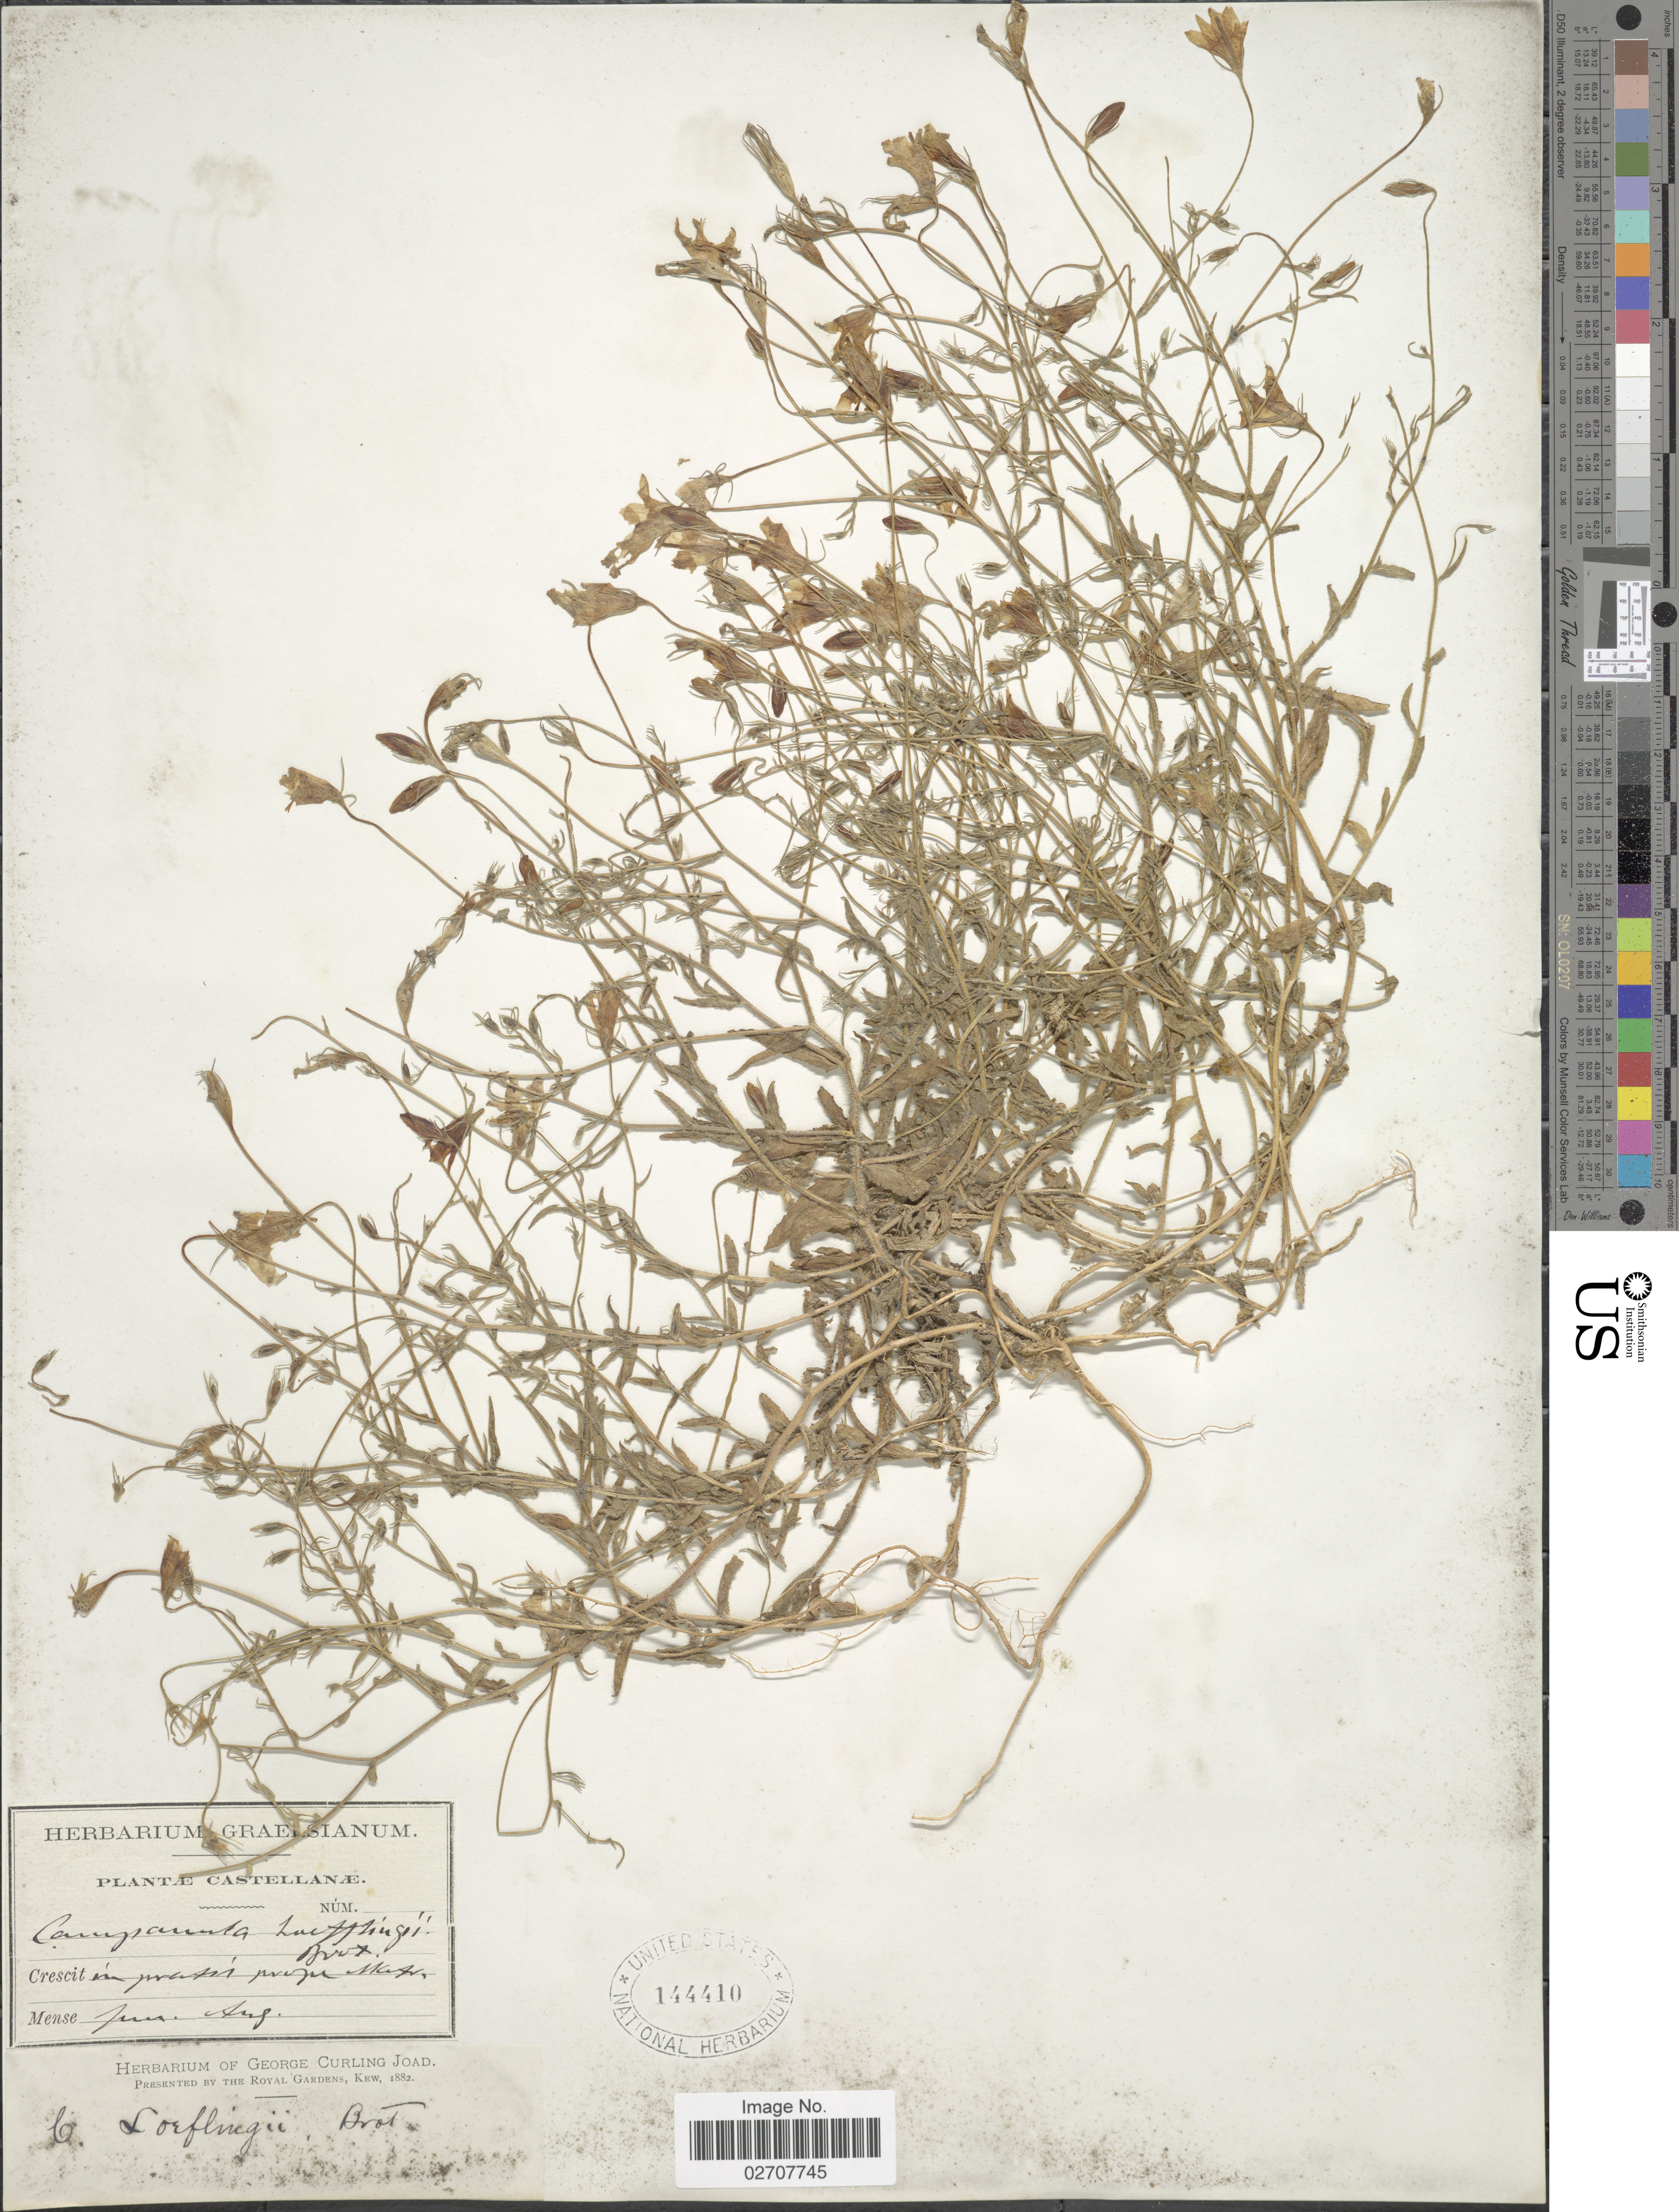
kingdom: Plantae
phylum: Tracheophyta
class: Magnoliopsida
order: Asterales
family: Campanulaceae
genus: Campanula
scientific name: Campanula loeflingii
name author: Brot.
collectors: ex Herb. Graelsianum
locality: Prope Mass [interpreted]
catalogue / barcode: US 144410